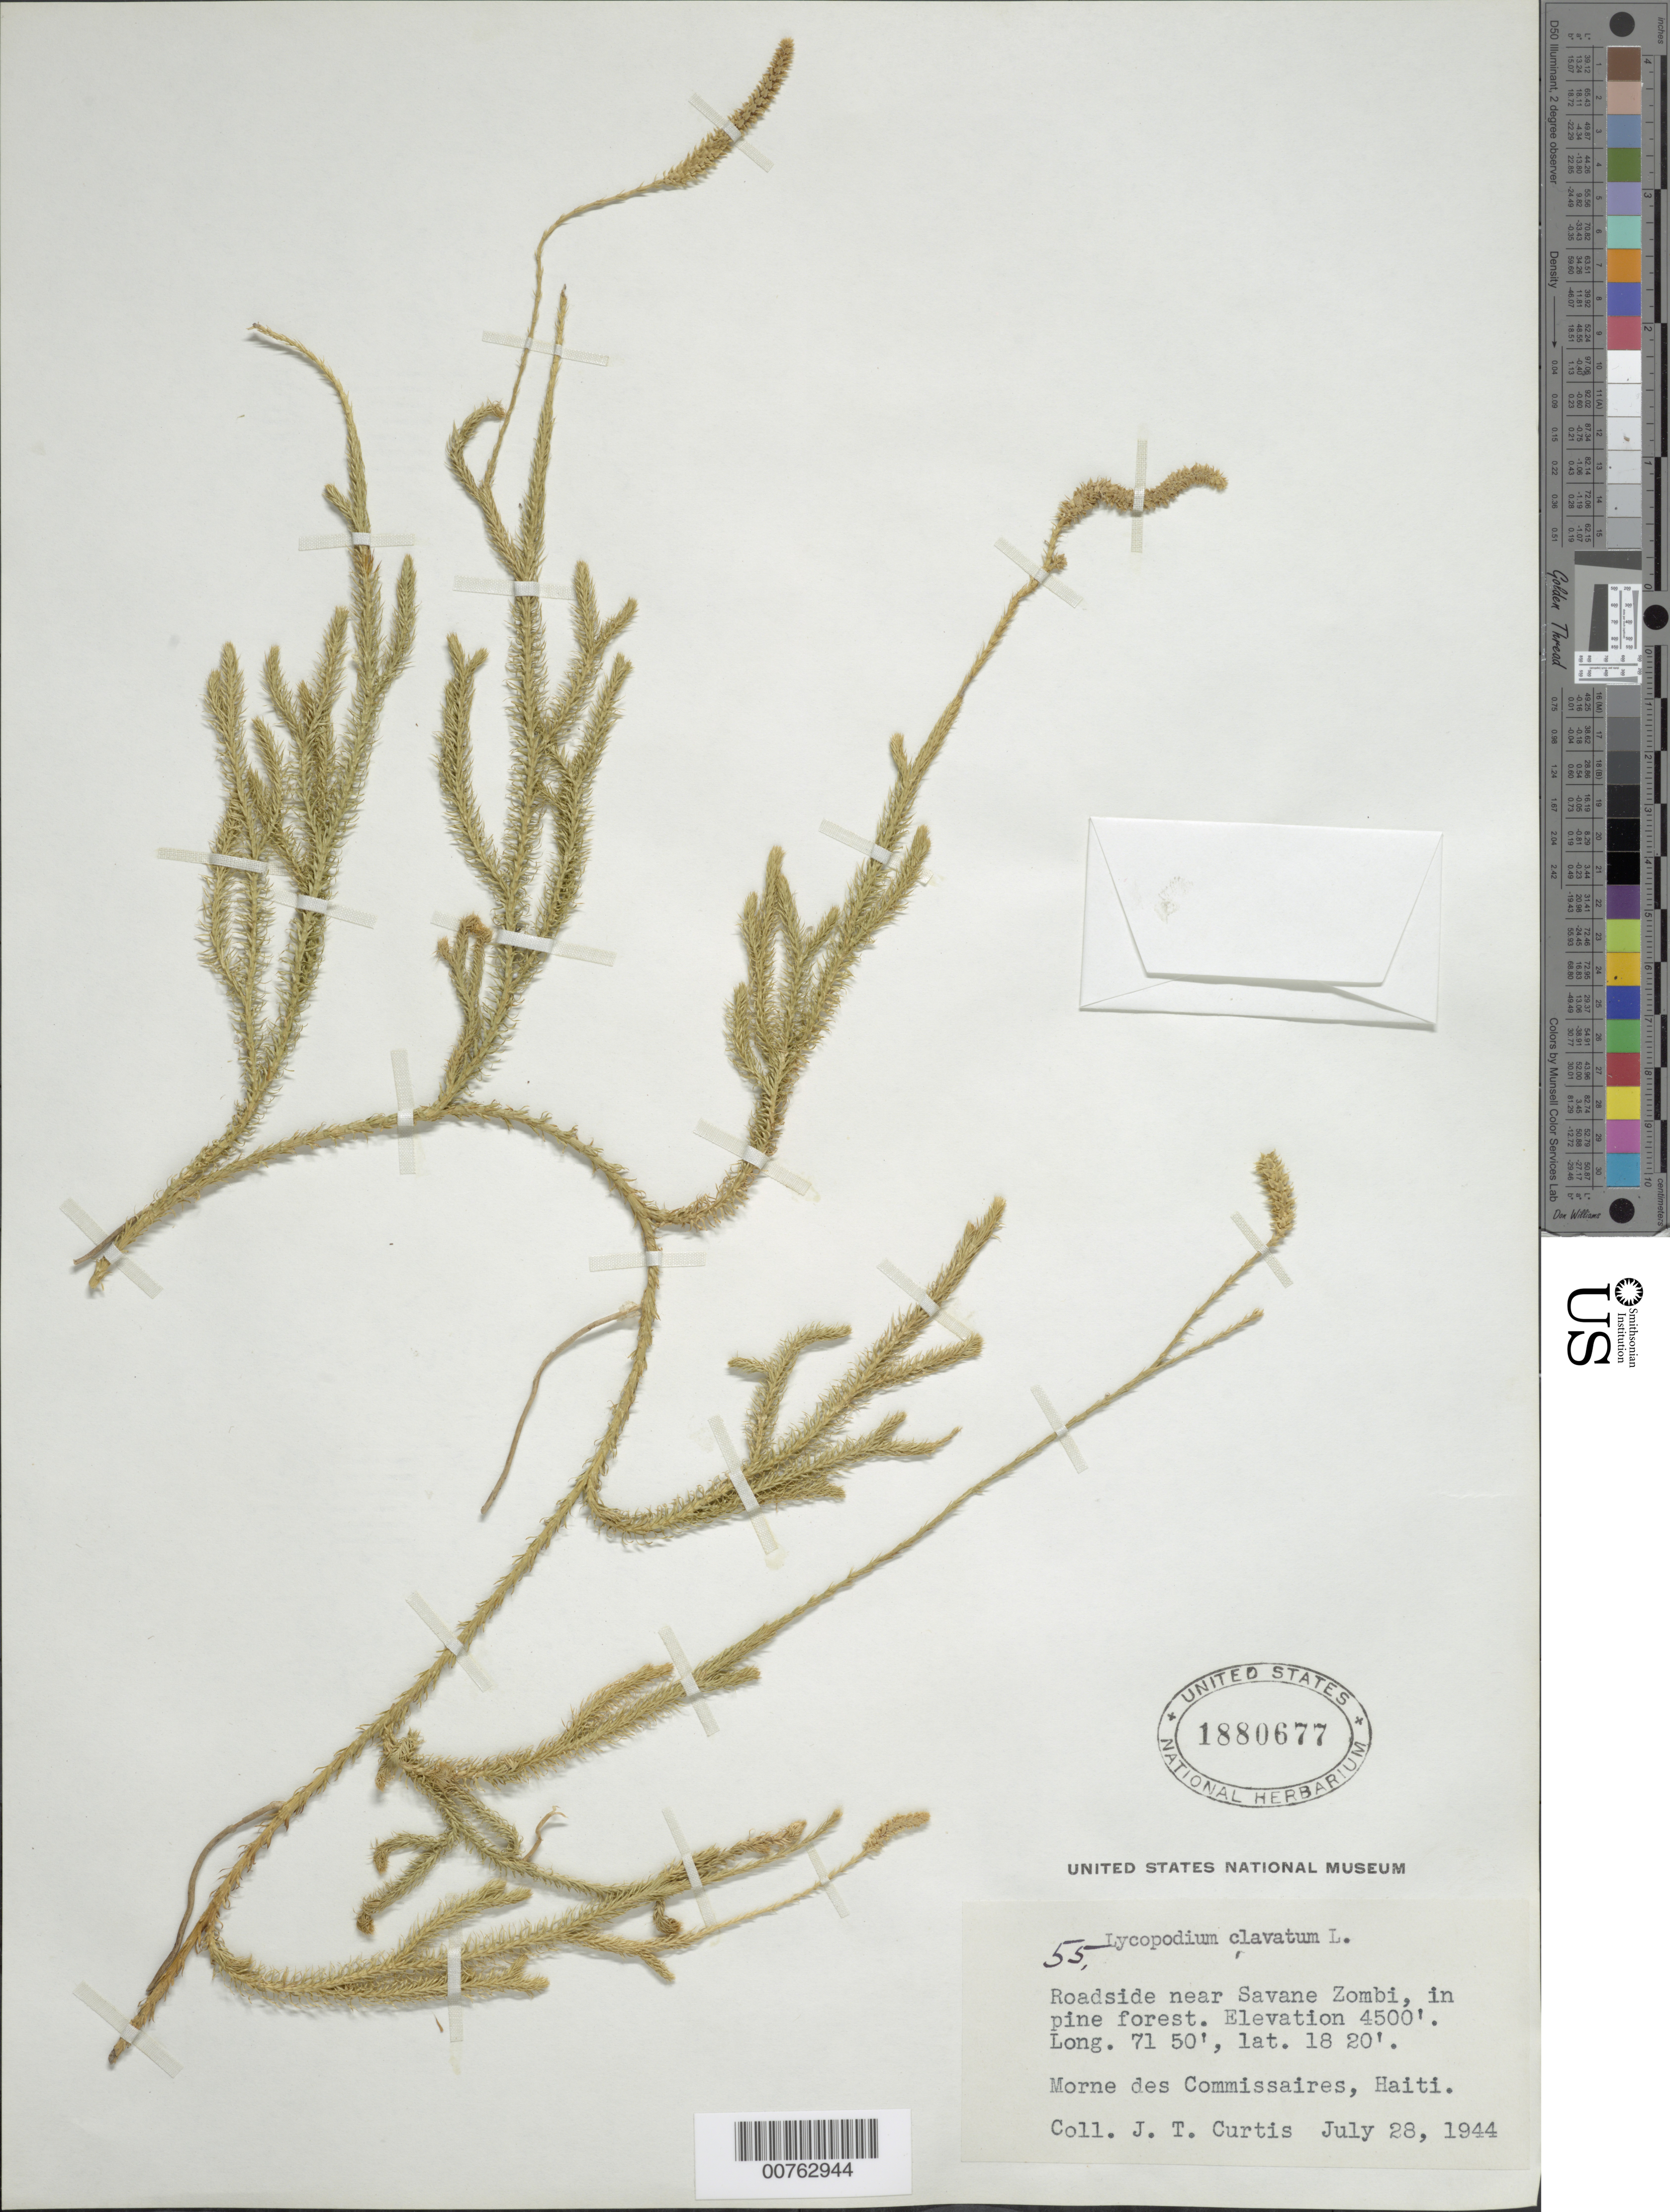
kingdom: Plantae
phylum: Tracheophyta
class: Lycopodiopsida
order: Lycopodiales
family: Lycopodiaceae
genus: Lycopodium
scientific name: Lycopodium clavatum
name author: L.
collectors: J. Curtis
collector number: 55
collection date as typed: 28 Jul 1944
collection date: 1944-07-28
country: Haiti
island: Hispaniola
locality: Morne des Commissaires. Roadside near Savane Zombi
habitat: In pine forest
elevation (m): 1372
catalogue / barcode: US 1880677